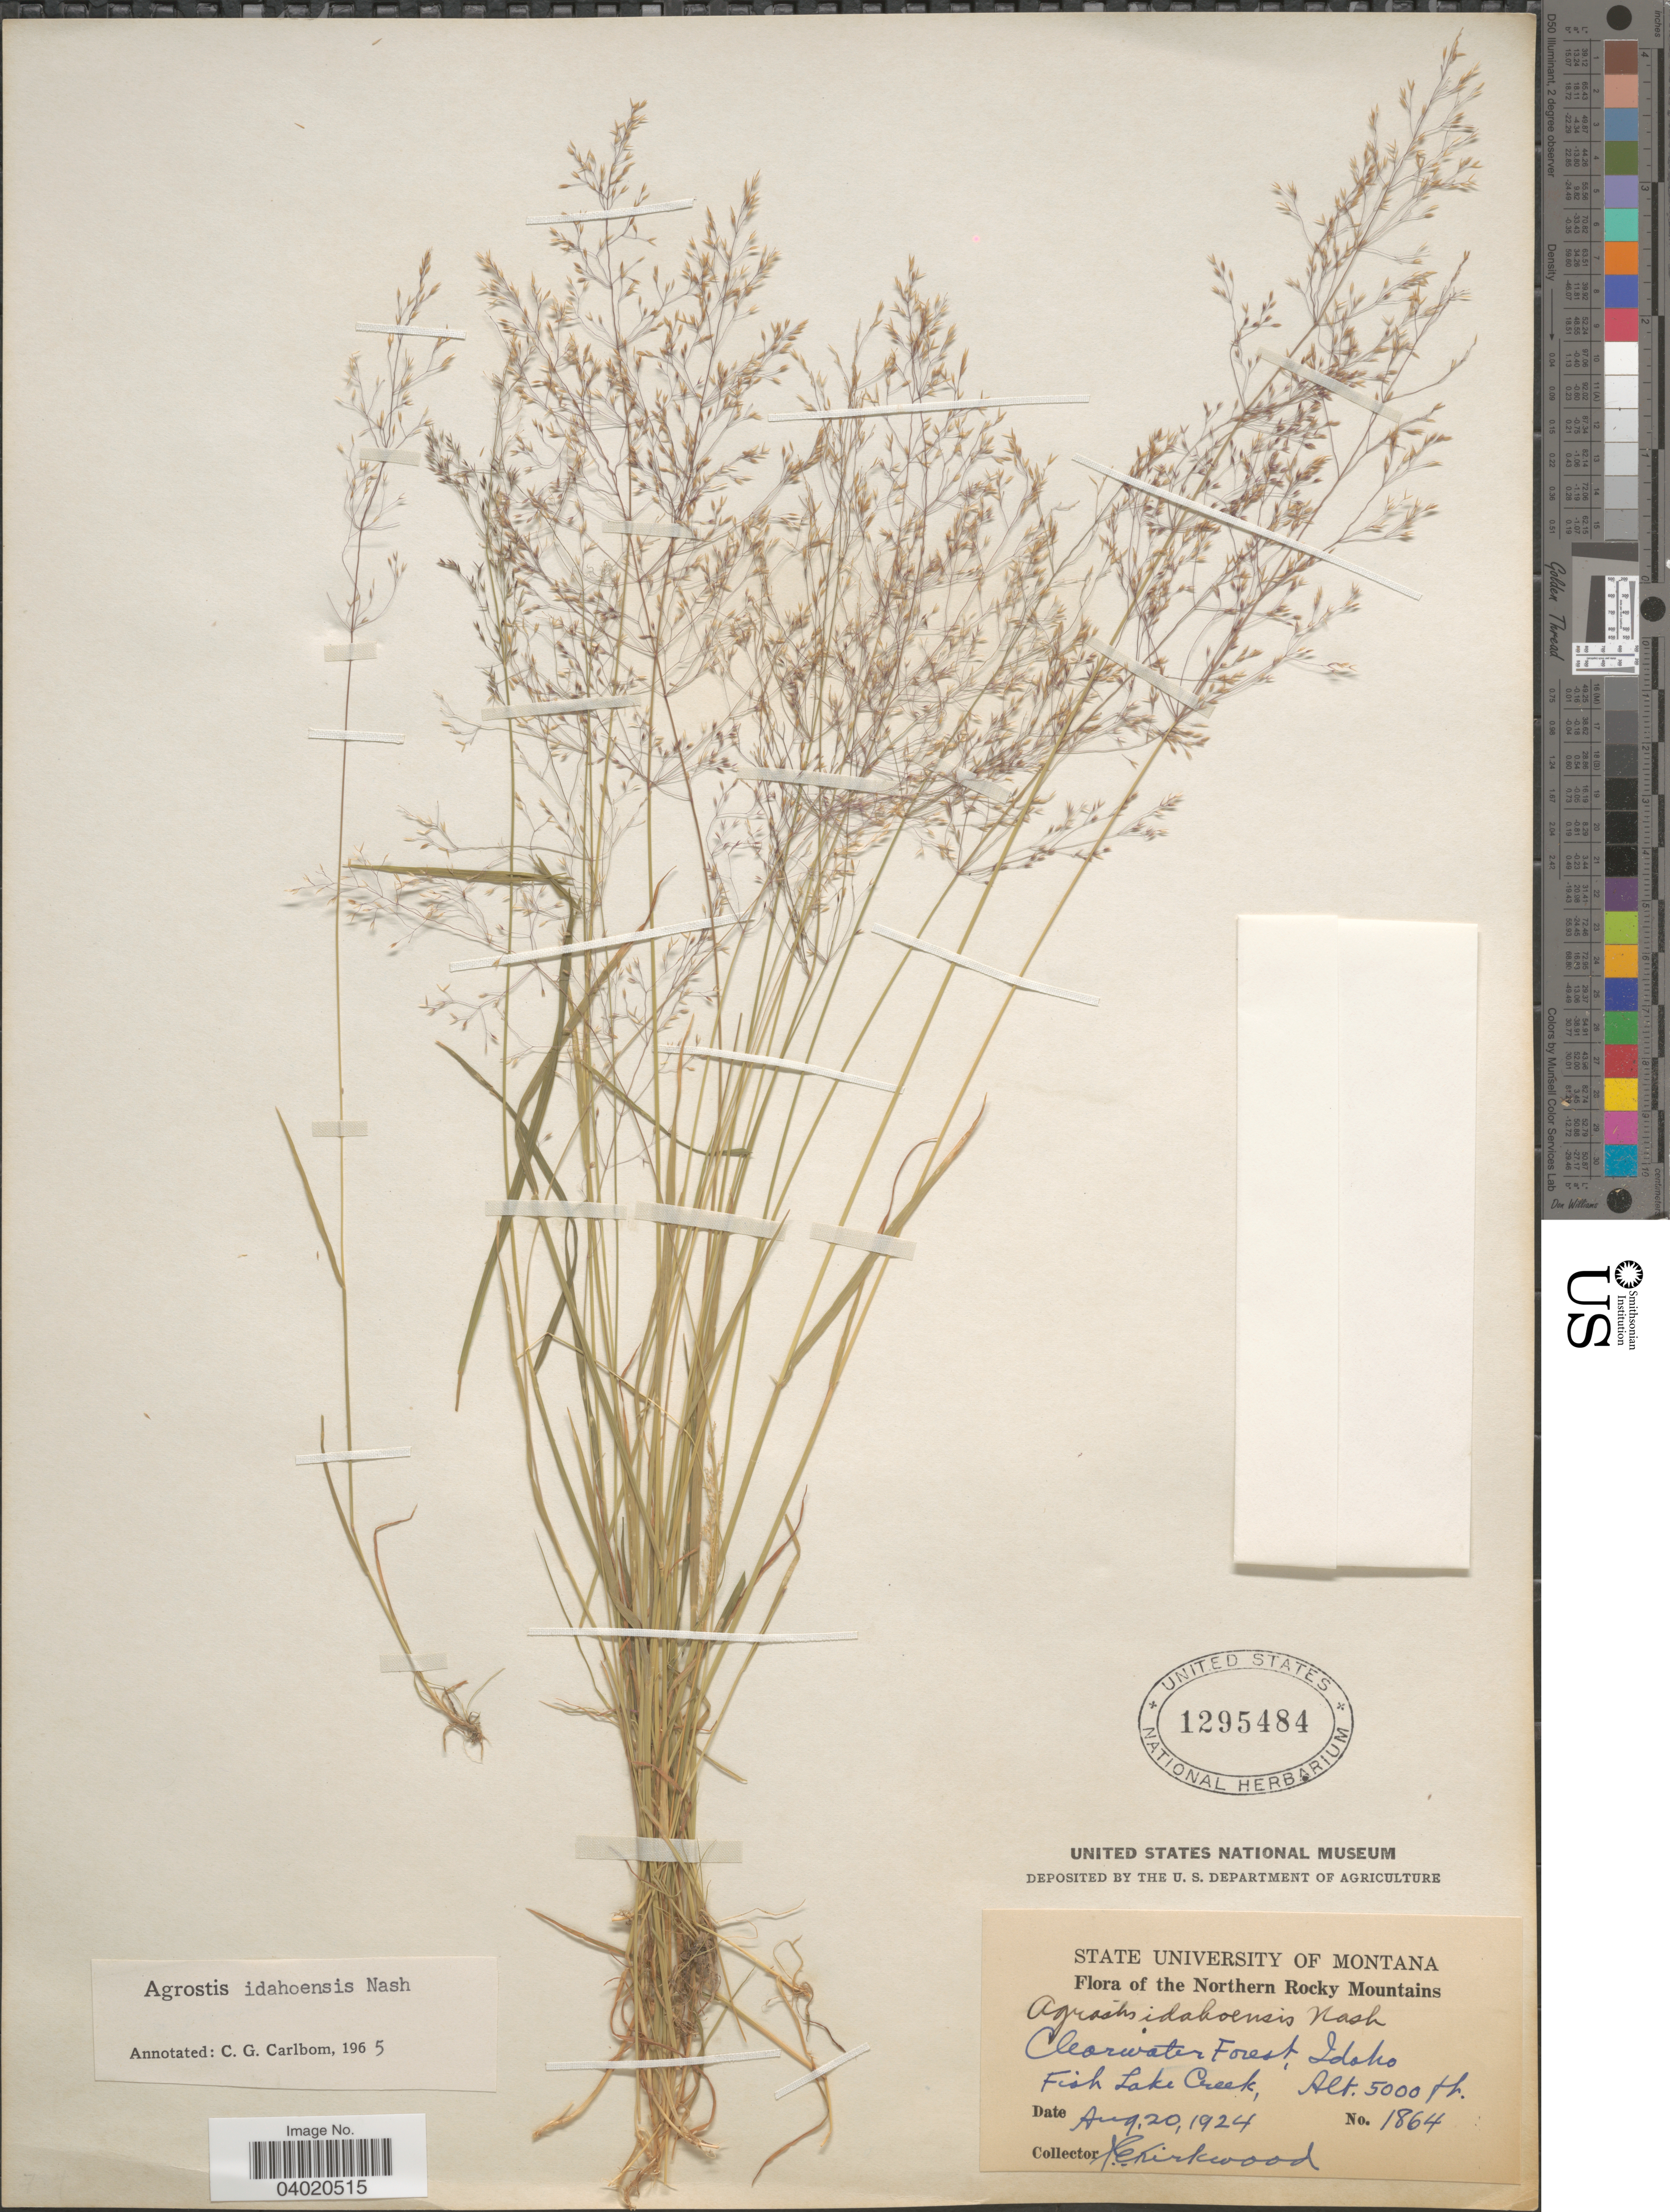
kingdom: Plantae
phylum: Tracheophyta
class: Liliopsida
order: Poales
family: Poaceae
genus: Agrostis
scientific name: Agrostis idahoensis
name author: Nash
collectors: J. Kirkwood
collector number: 1864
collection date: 1924-08-20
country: United States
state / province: Idaho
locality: Northern Rocky Mountains. Clearwater Forest. Fish Lake Creek.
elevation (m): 1524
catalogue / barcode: US 1295484